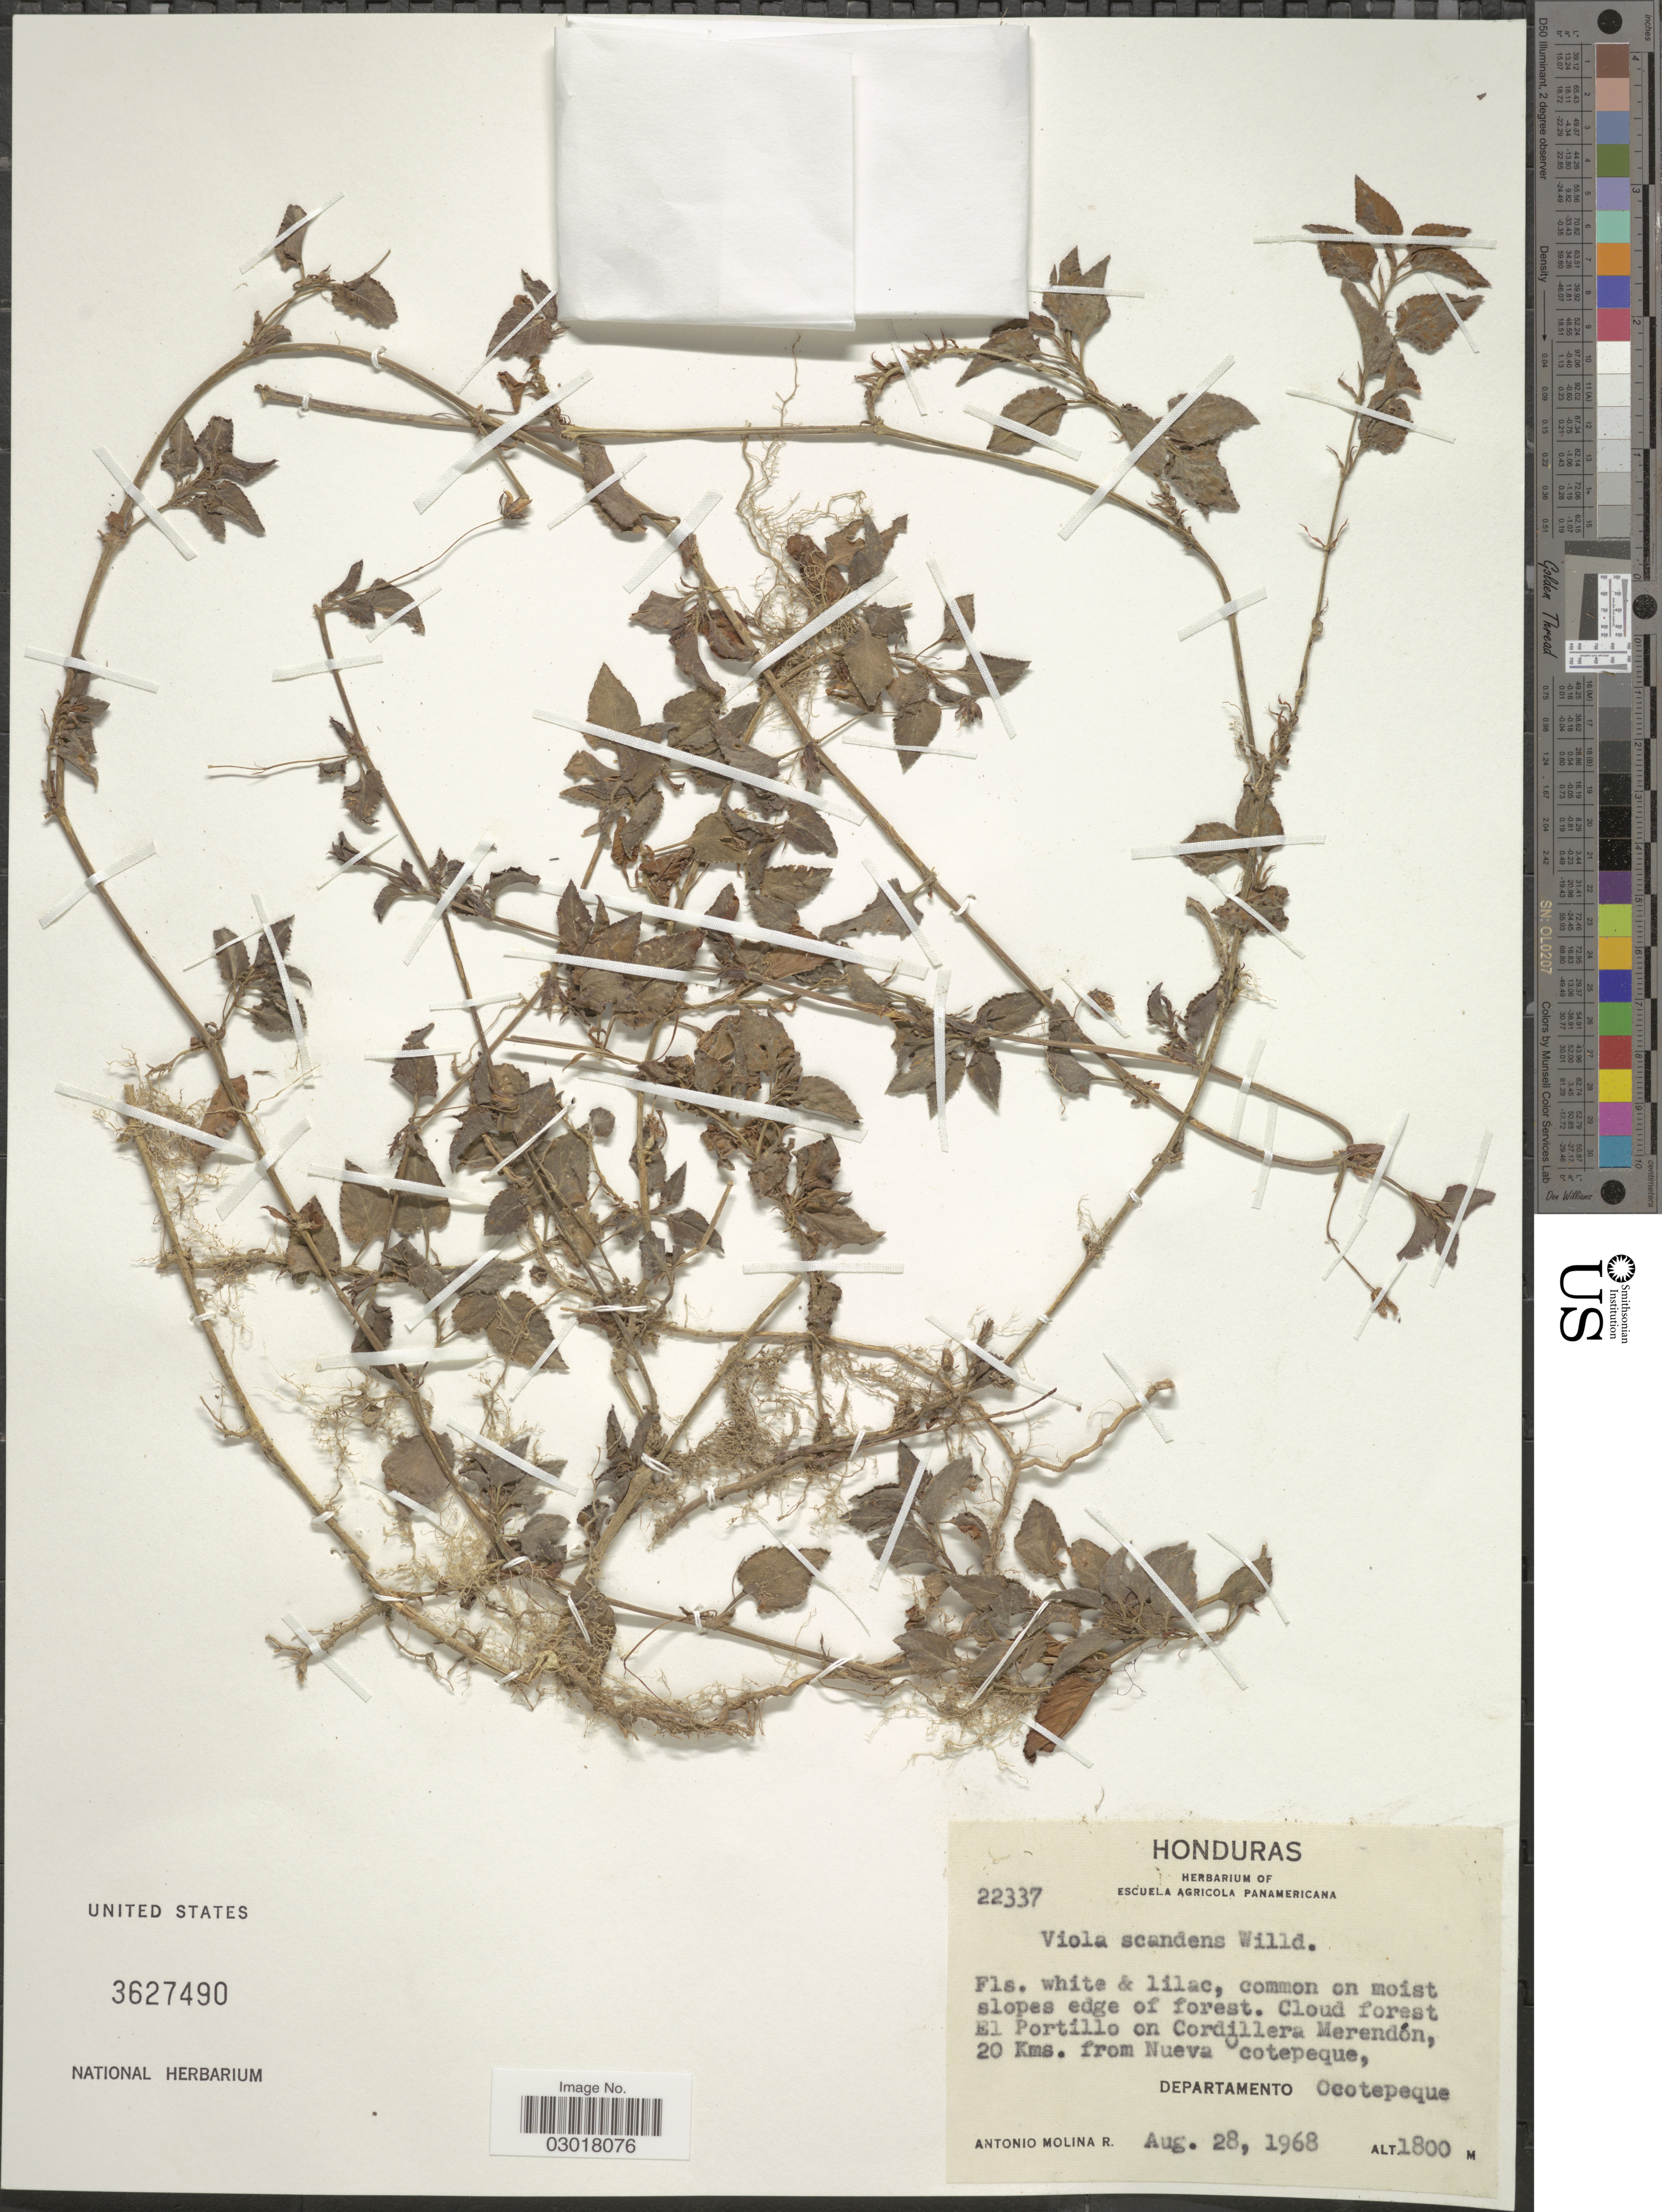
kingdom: Plantae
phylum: Tracheophyta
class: Magnoliopsida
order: Malpighiales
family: Violaceae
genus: Viola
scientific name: Viola scandens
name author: Humb. & Bonpl. ex Schult.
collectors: A. Molina R.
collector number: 22337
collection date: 1968-08-28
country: Honduras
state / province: Ocotepeque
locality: El Portillo on Cordillera Merendón, 20 Kms. from Nueva Ocotepeque. Departamento Ocotepeque.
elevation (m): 1800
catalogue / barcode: US 3627490